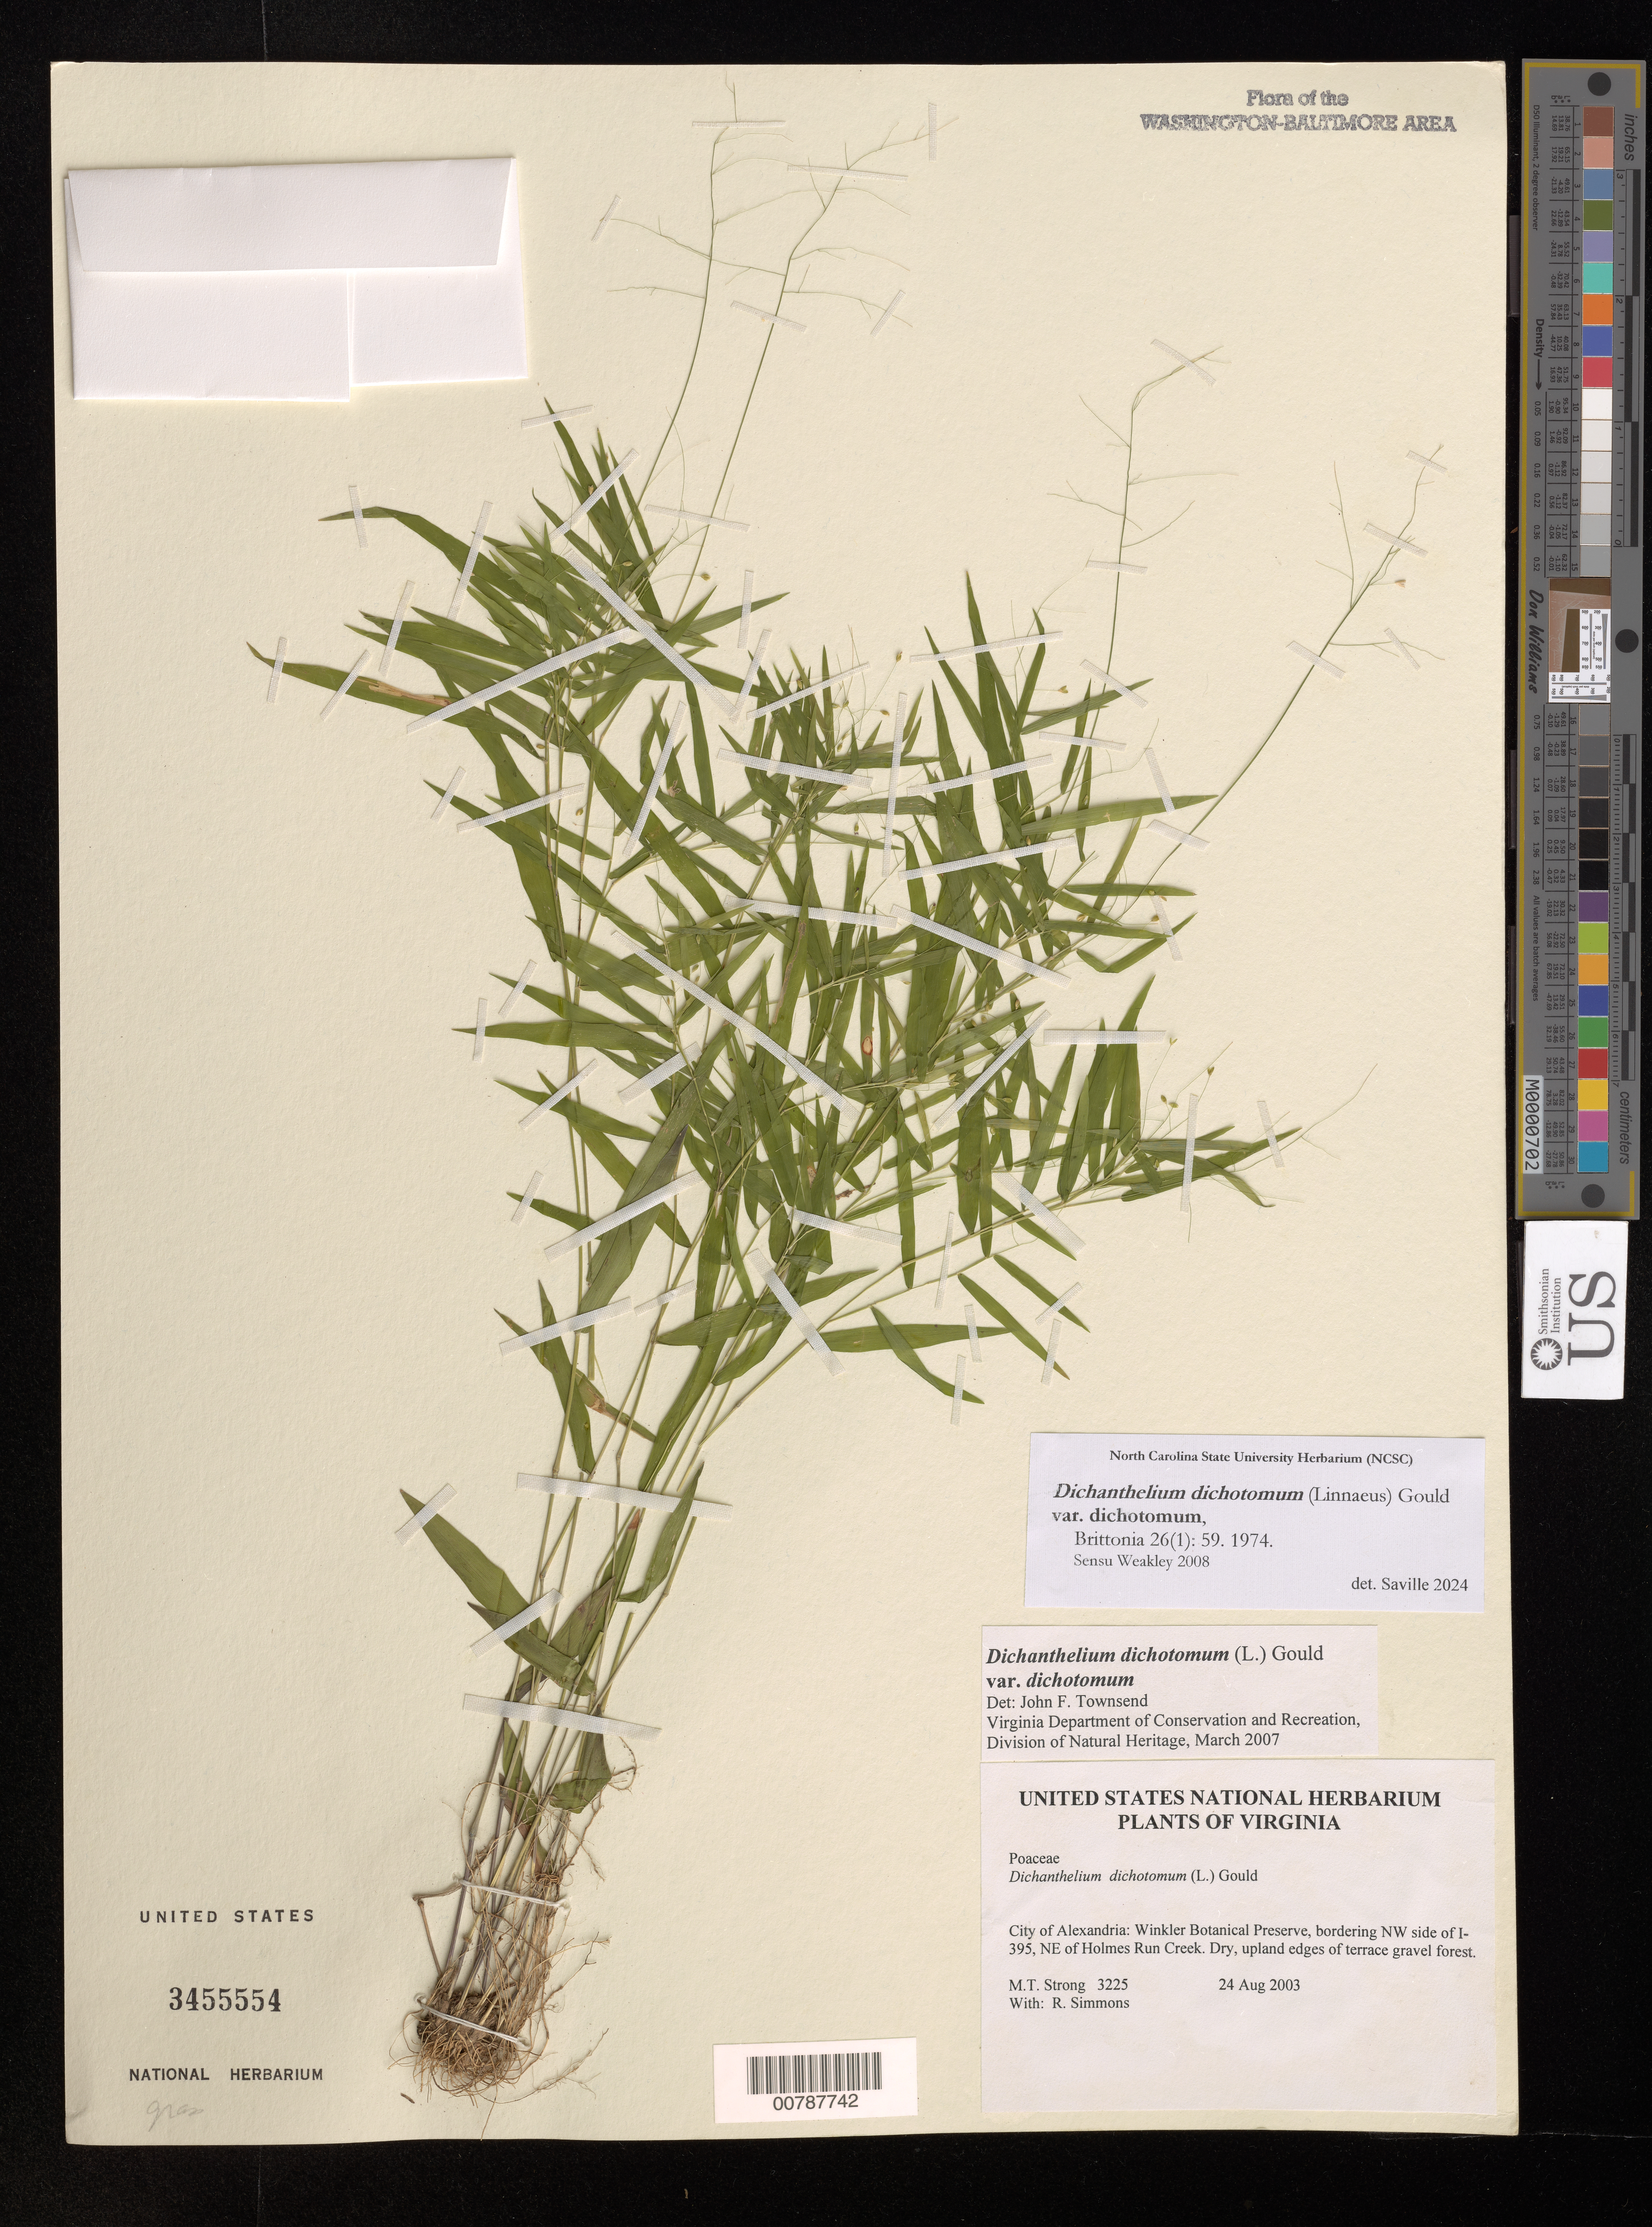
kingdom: Plantae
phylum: Tracheophyta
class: Liliopsida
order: Poales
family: Poaceae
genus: Dichanthelium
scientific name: Dichanthelium dichotomum var. dichotomum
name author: (L.) Gould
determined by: Saville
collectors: M. T. Strong & R. Simmons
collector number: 3225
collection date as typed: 24 Aug 2003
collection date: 2003-08-24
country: United States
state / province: Virginia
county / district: City of Alexandria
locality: Winkler Botanical Preserve, bordering NW side of I-395, NE of Holmes Run Creek.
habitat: Dry, upland edges of terrace gravel forest.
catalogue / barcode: US 3455554